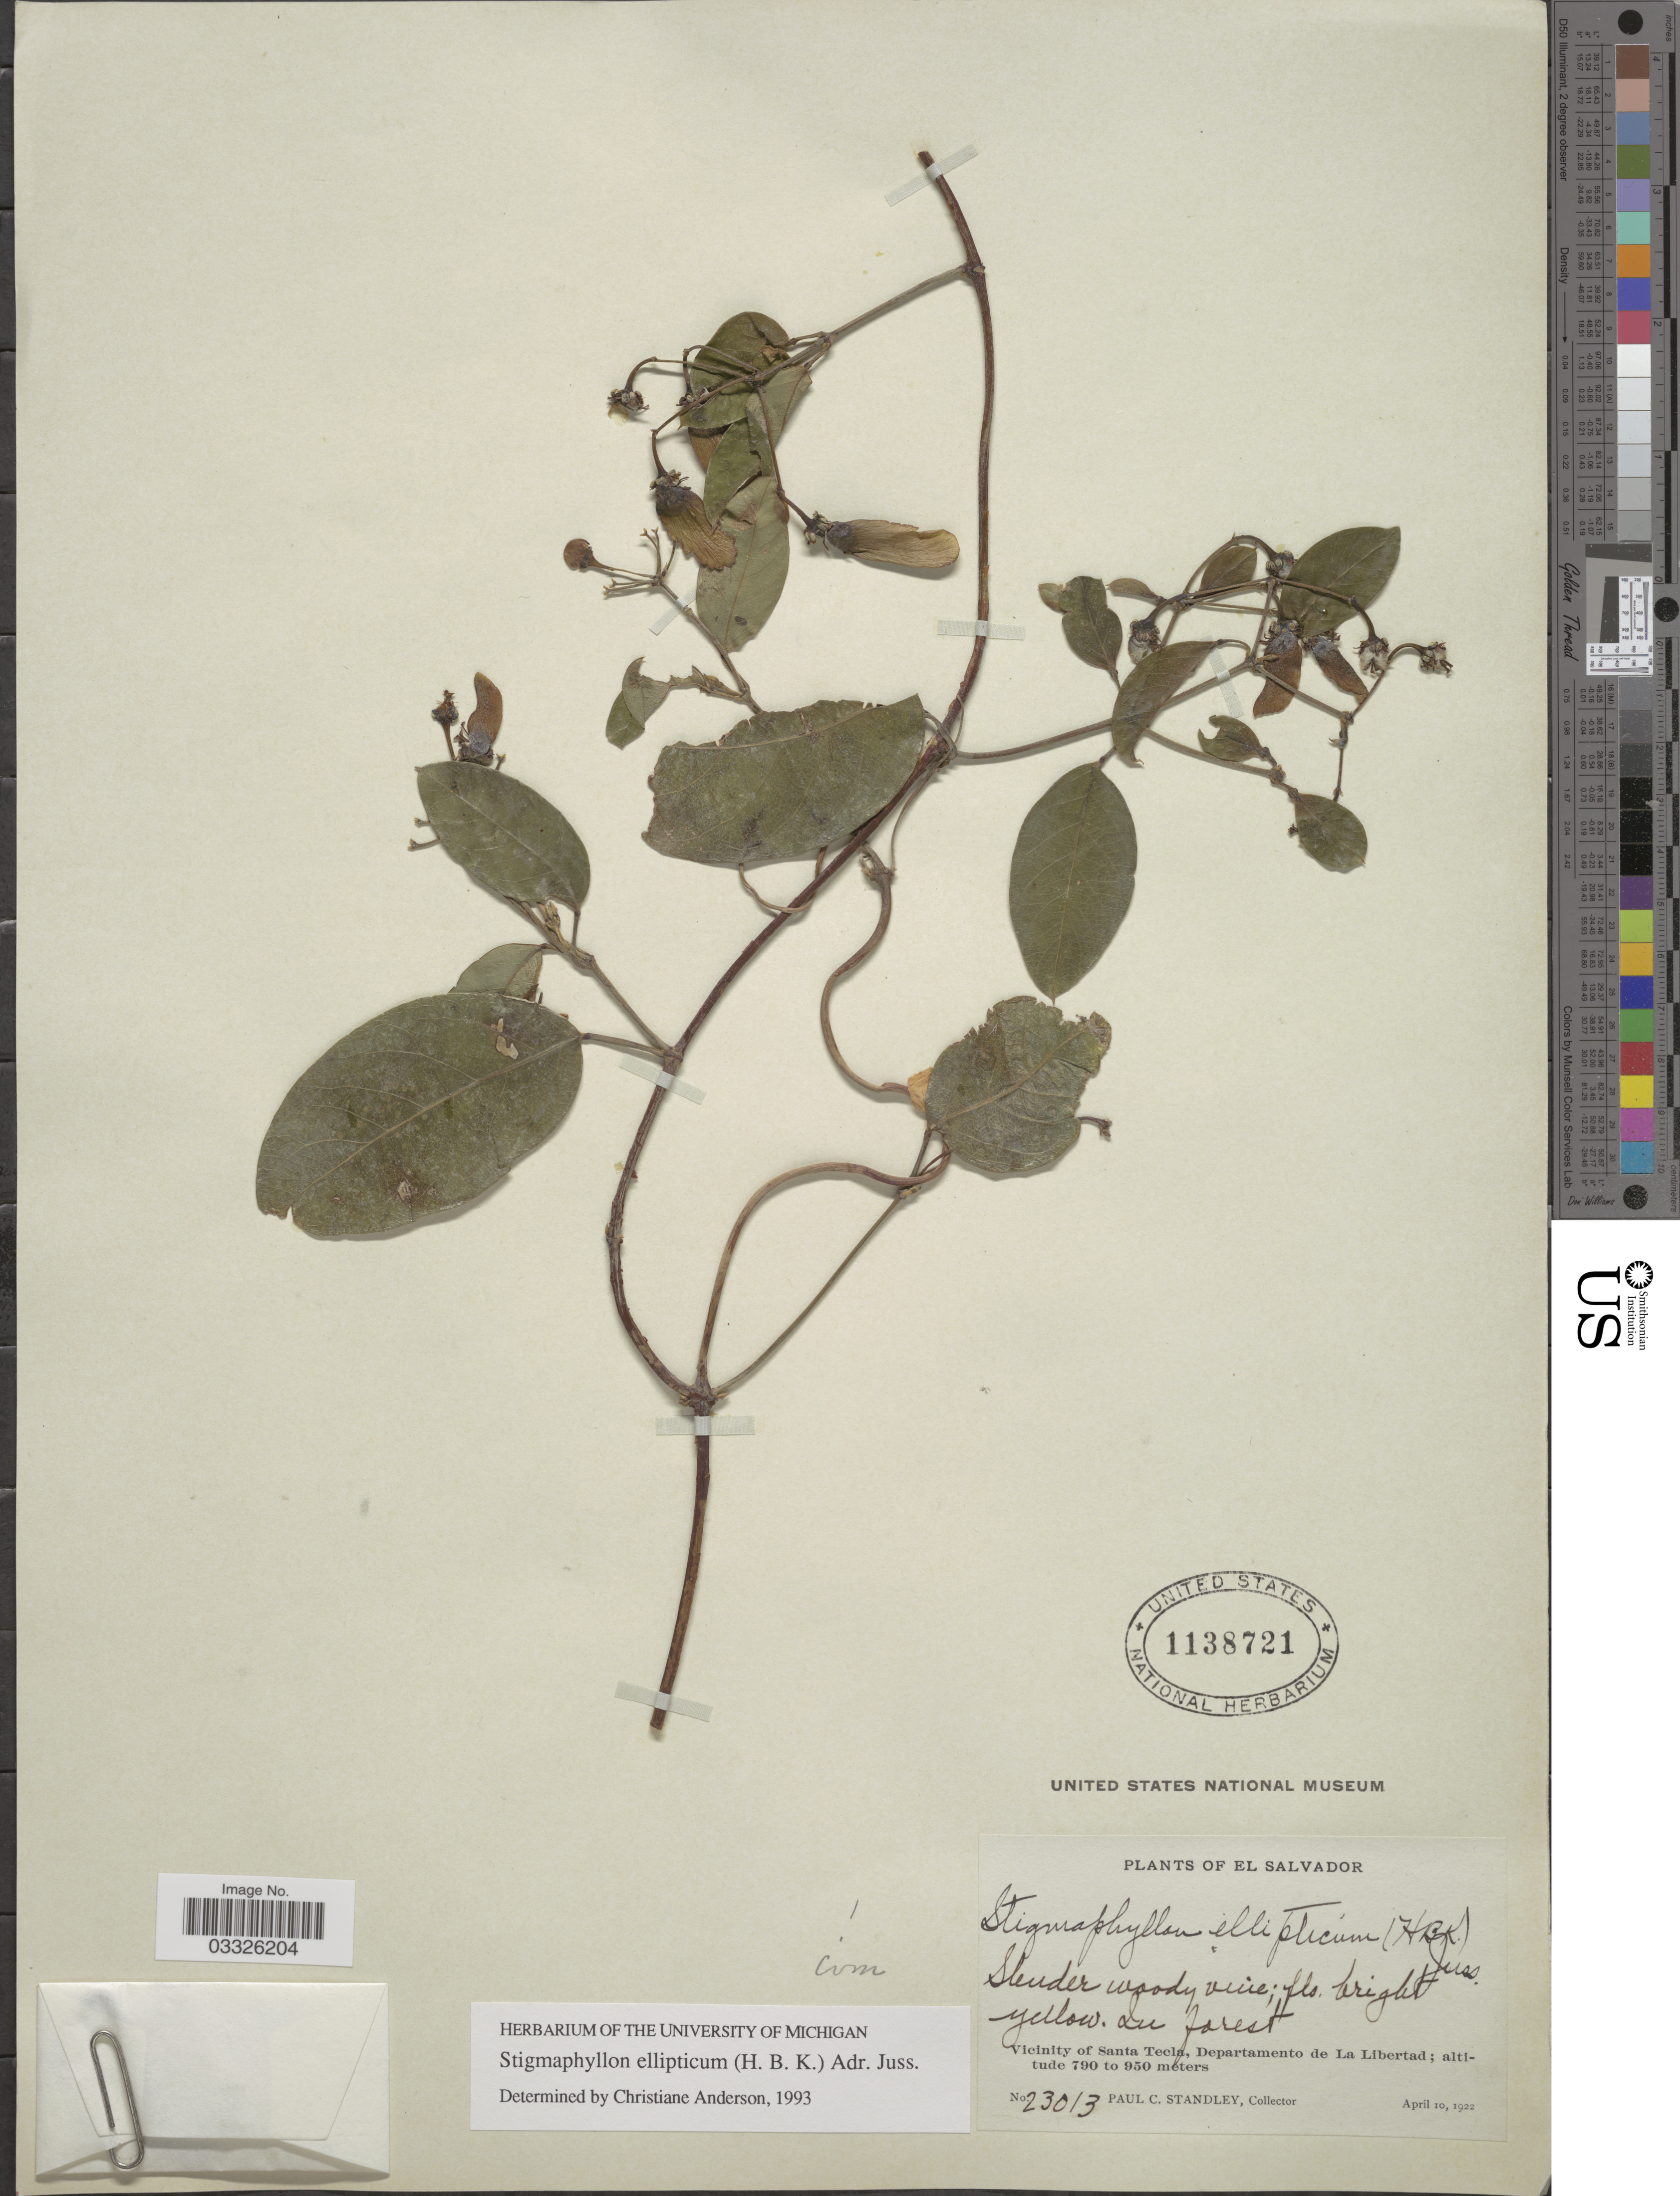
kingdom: Plantae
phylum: Tracheophyta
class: Magnoliopsida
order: Malpighiales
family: Malpighiaceae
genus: Stigmaphyllon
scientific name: Stigmaphyllon ellipticum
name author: (Kunth) A. Juss.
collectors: P. C. Standley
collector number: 23013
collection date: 1922-04-10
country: El Salvador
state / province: La Libertad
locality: Vicinity of Santa Tecla, Departamento de La Libertad.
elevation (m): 790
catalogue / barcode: US 1138721